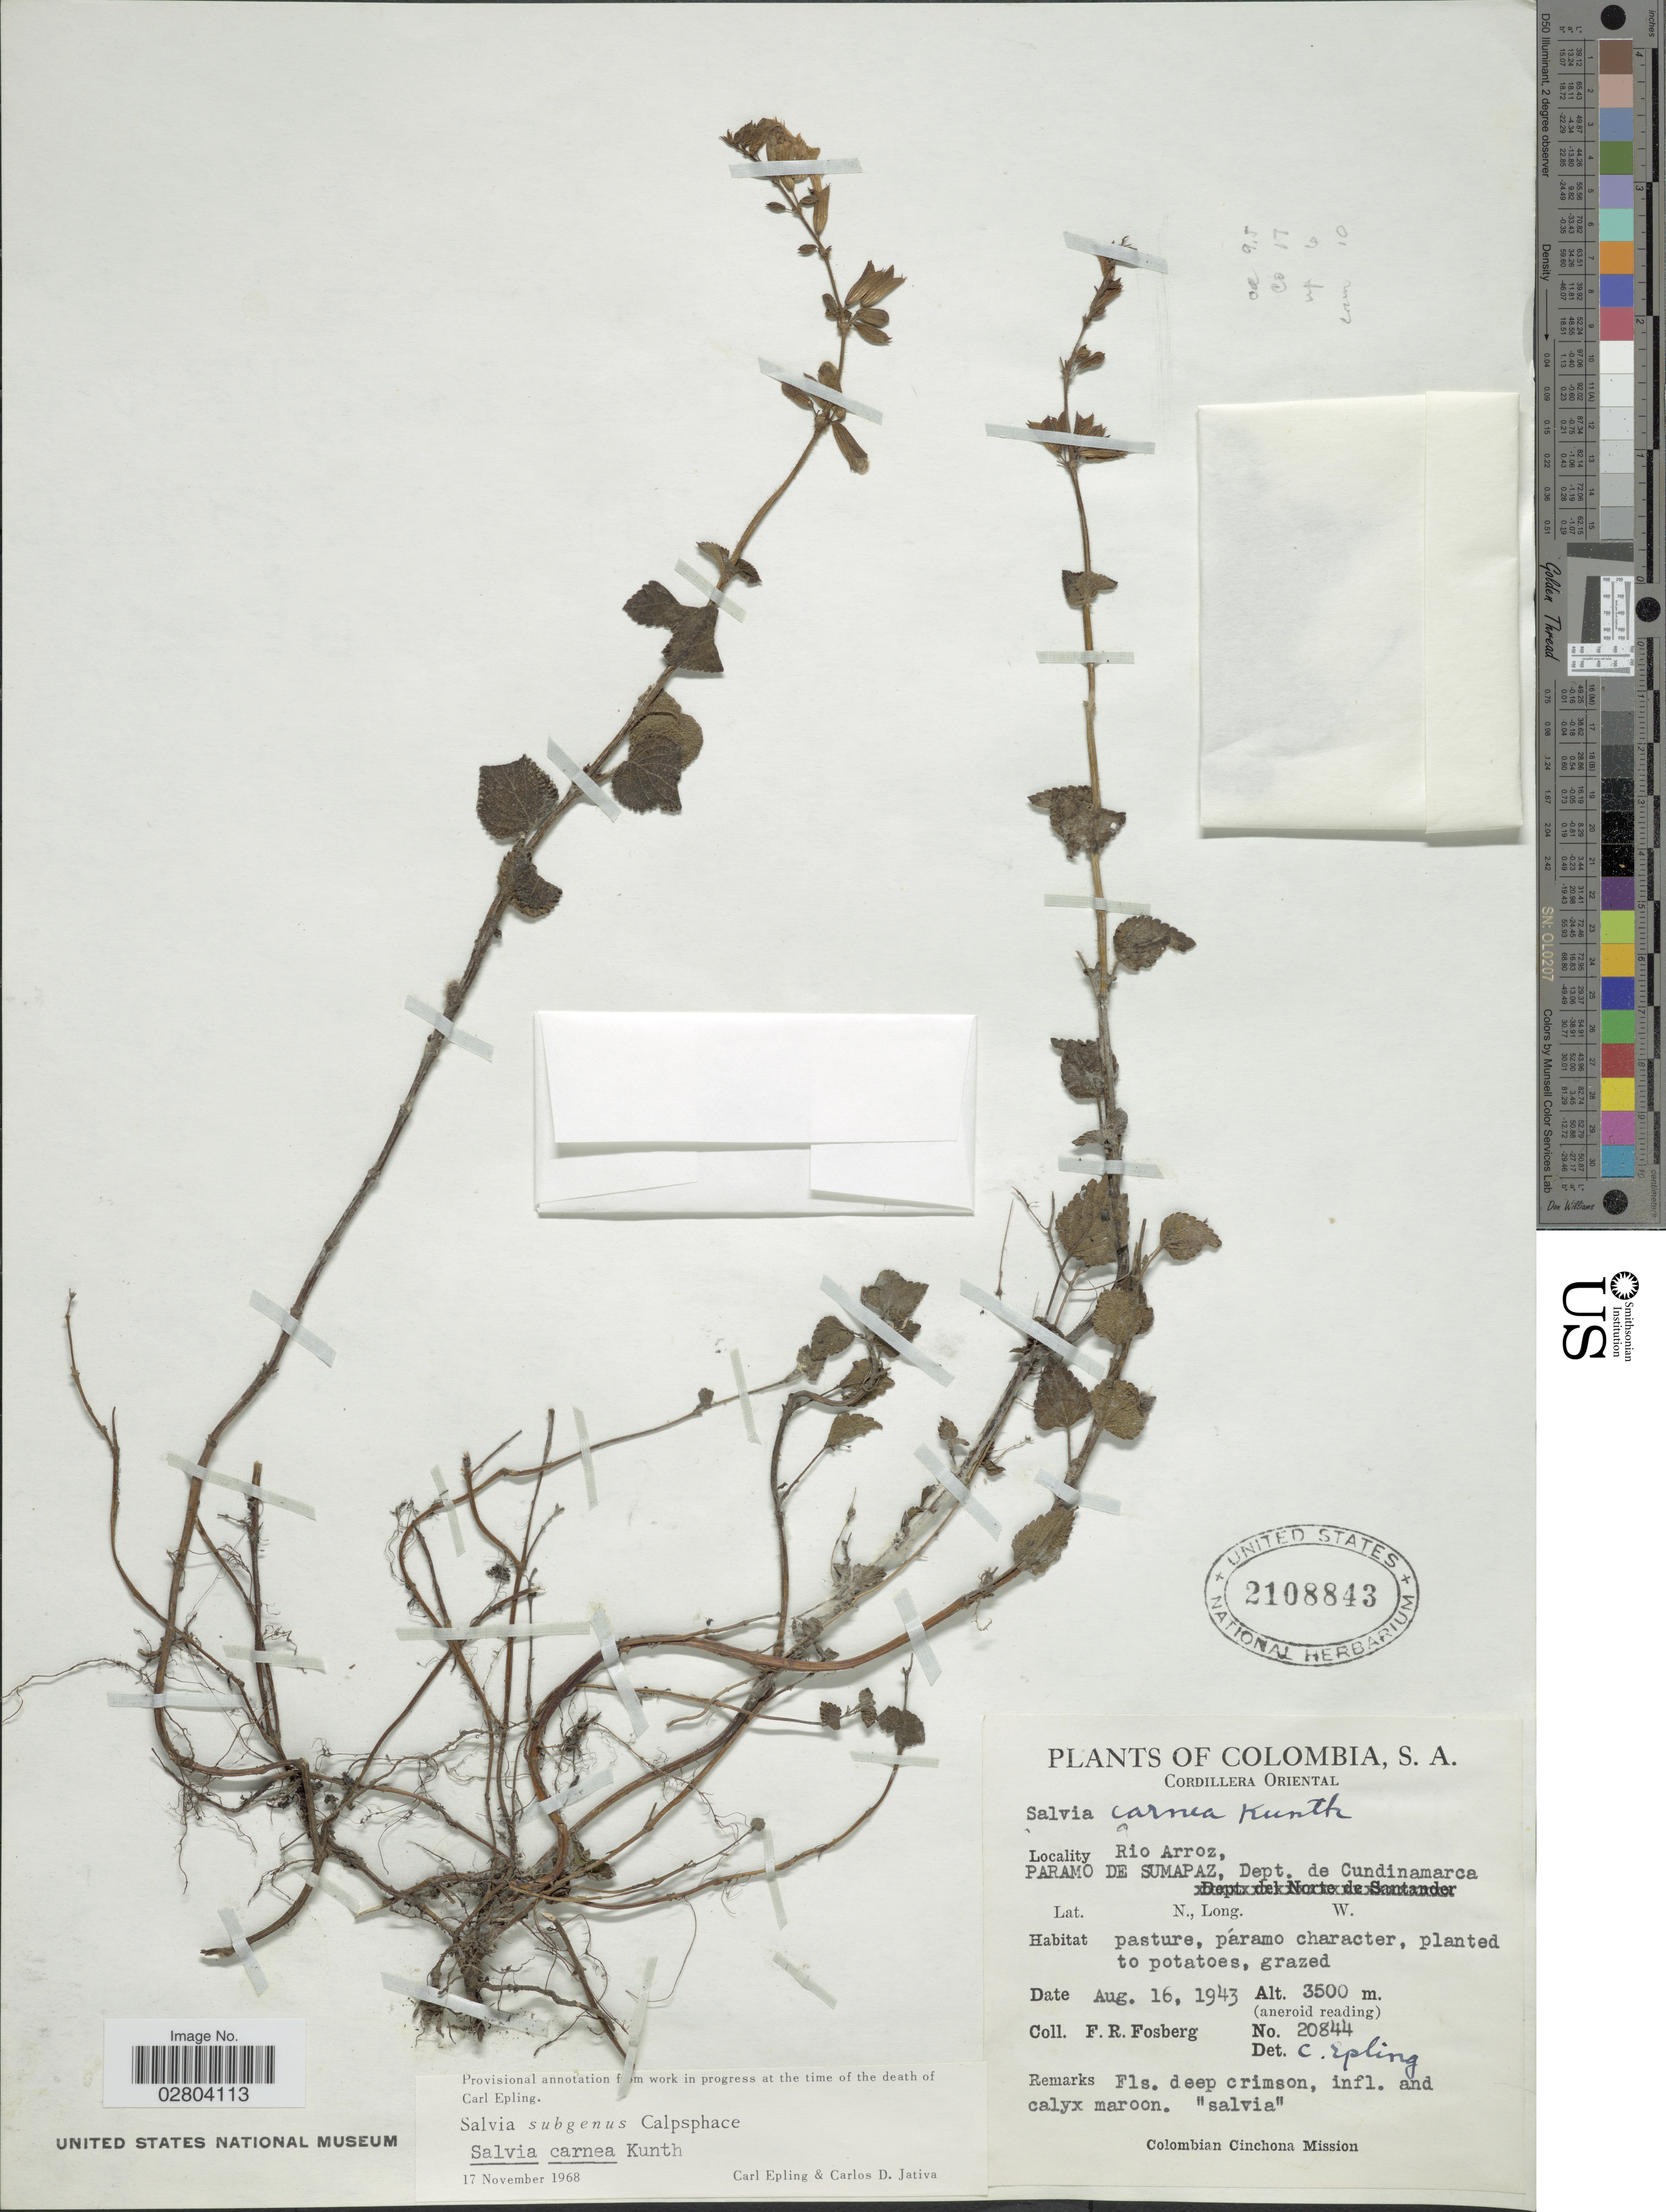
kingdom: Plantae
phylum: Tracheophyta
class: Magnoliopsida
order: Lamiales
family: Lamiaceae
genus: Salvia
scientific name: Salvia carnea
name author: Kunth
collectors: F. R. Fosberg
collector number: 20844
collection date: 1943-08-16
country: Colombia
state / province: Cundinamarca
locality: Colombia, S.A. Cordillera Oriental. Rio Arroz, Paramo de Sumapaz, Dept. de Cundinamarca.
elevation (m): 3500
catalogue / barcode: US 2108843